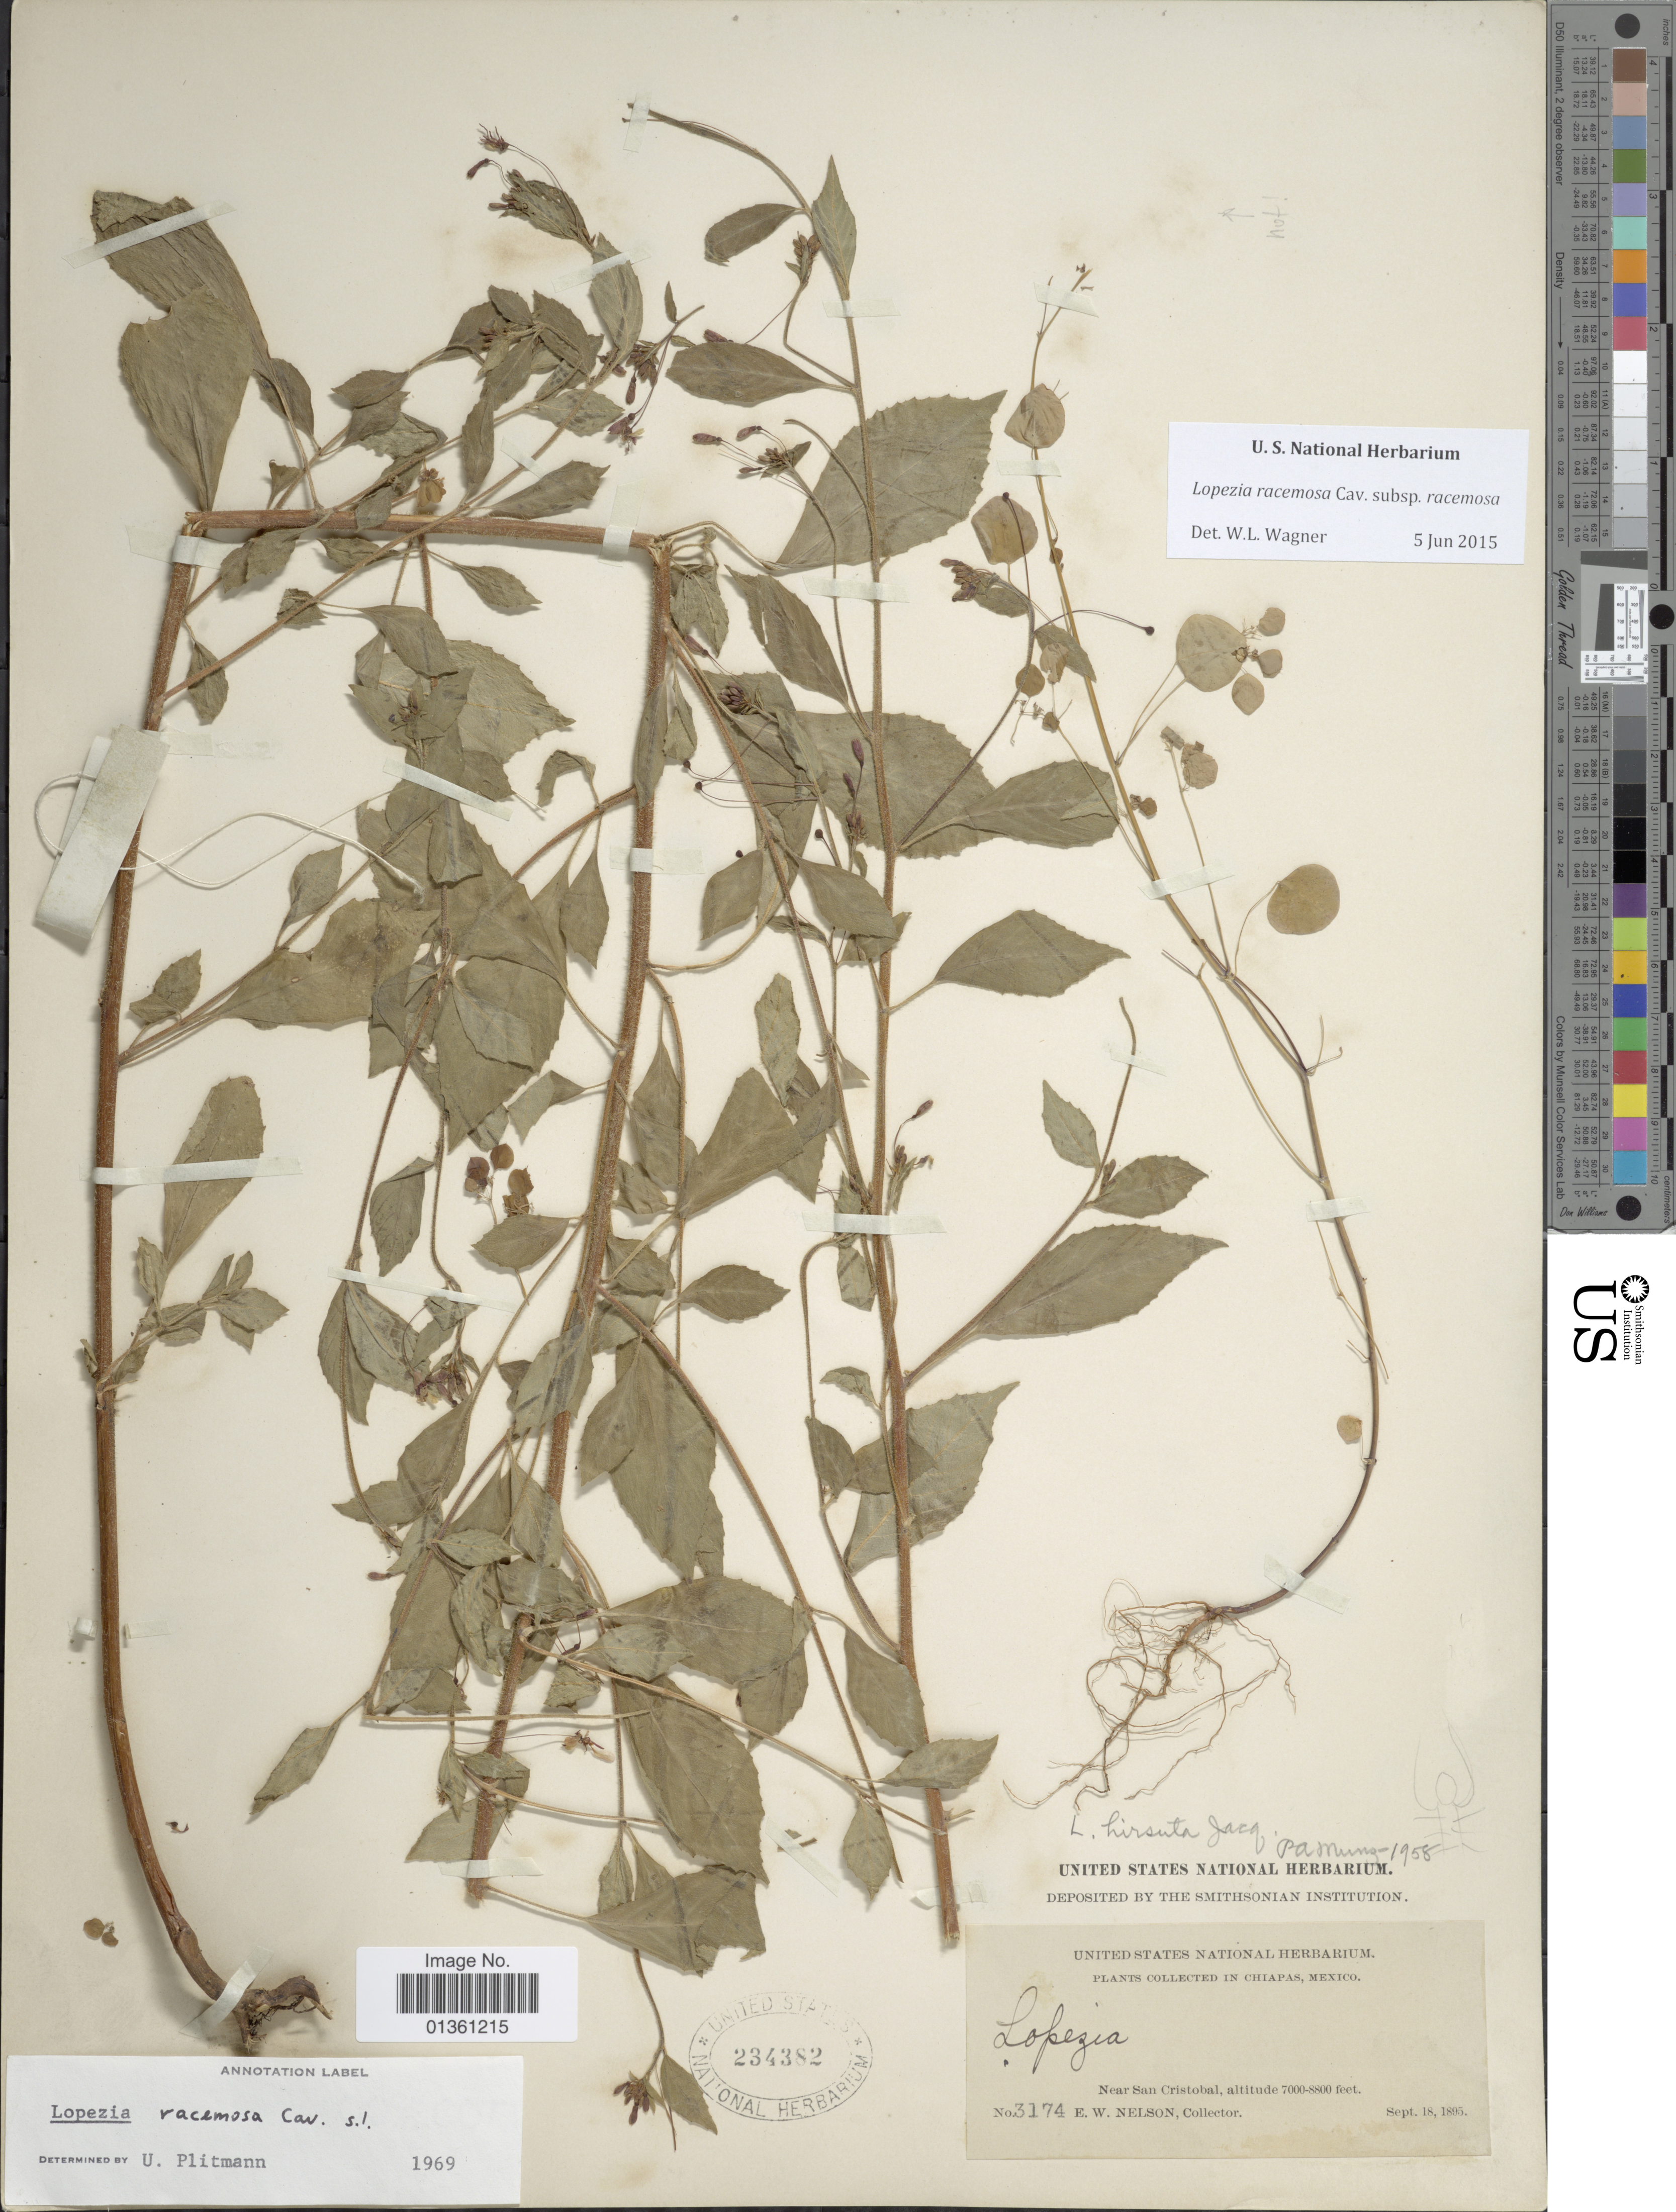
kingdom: Plantae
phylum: Tracheophyta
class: Magnoliopsida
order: Myrtales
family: Onagraceae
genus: Lopezia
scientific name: Lopezia racemosa subsp. racemosa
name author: Cav.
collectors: E. W. Nelson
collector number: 3174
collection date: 1895-09-18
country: Mexico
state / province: Chiapas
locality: Near San Cristobal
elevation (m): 2134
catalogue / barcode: US 234382